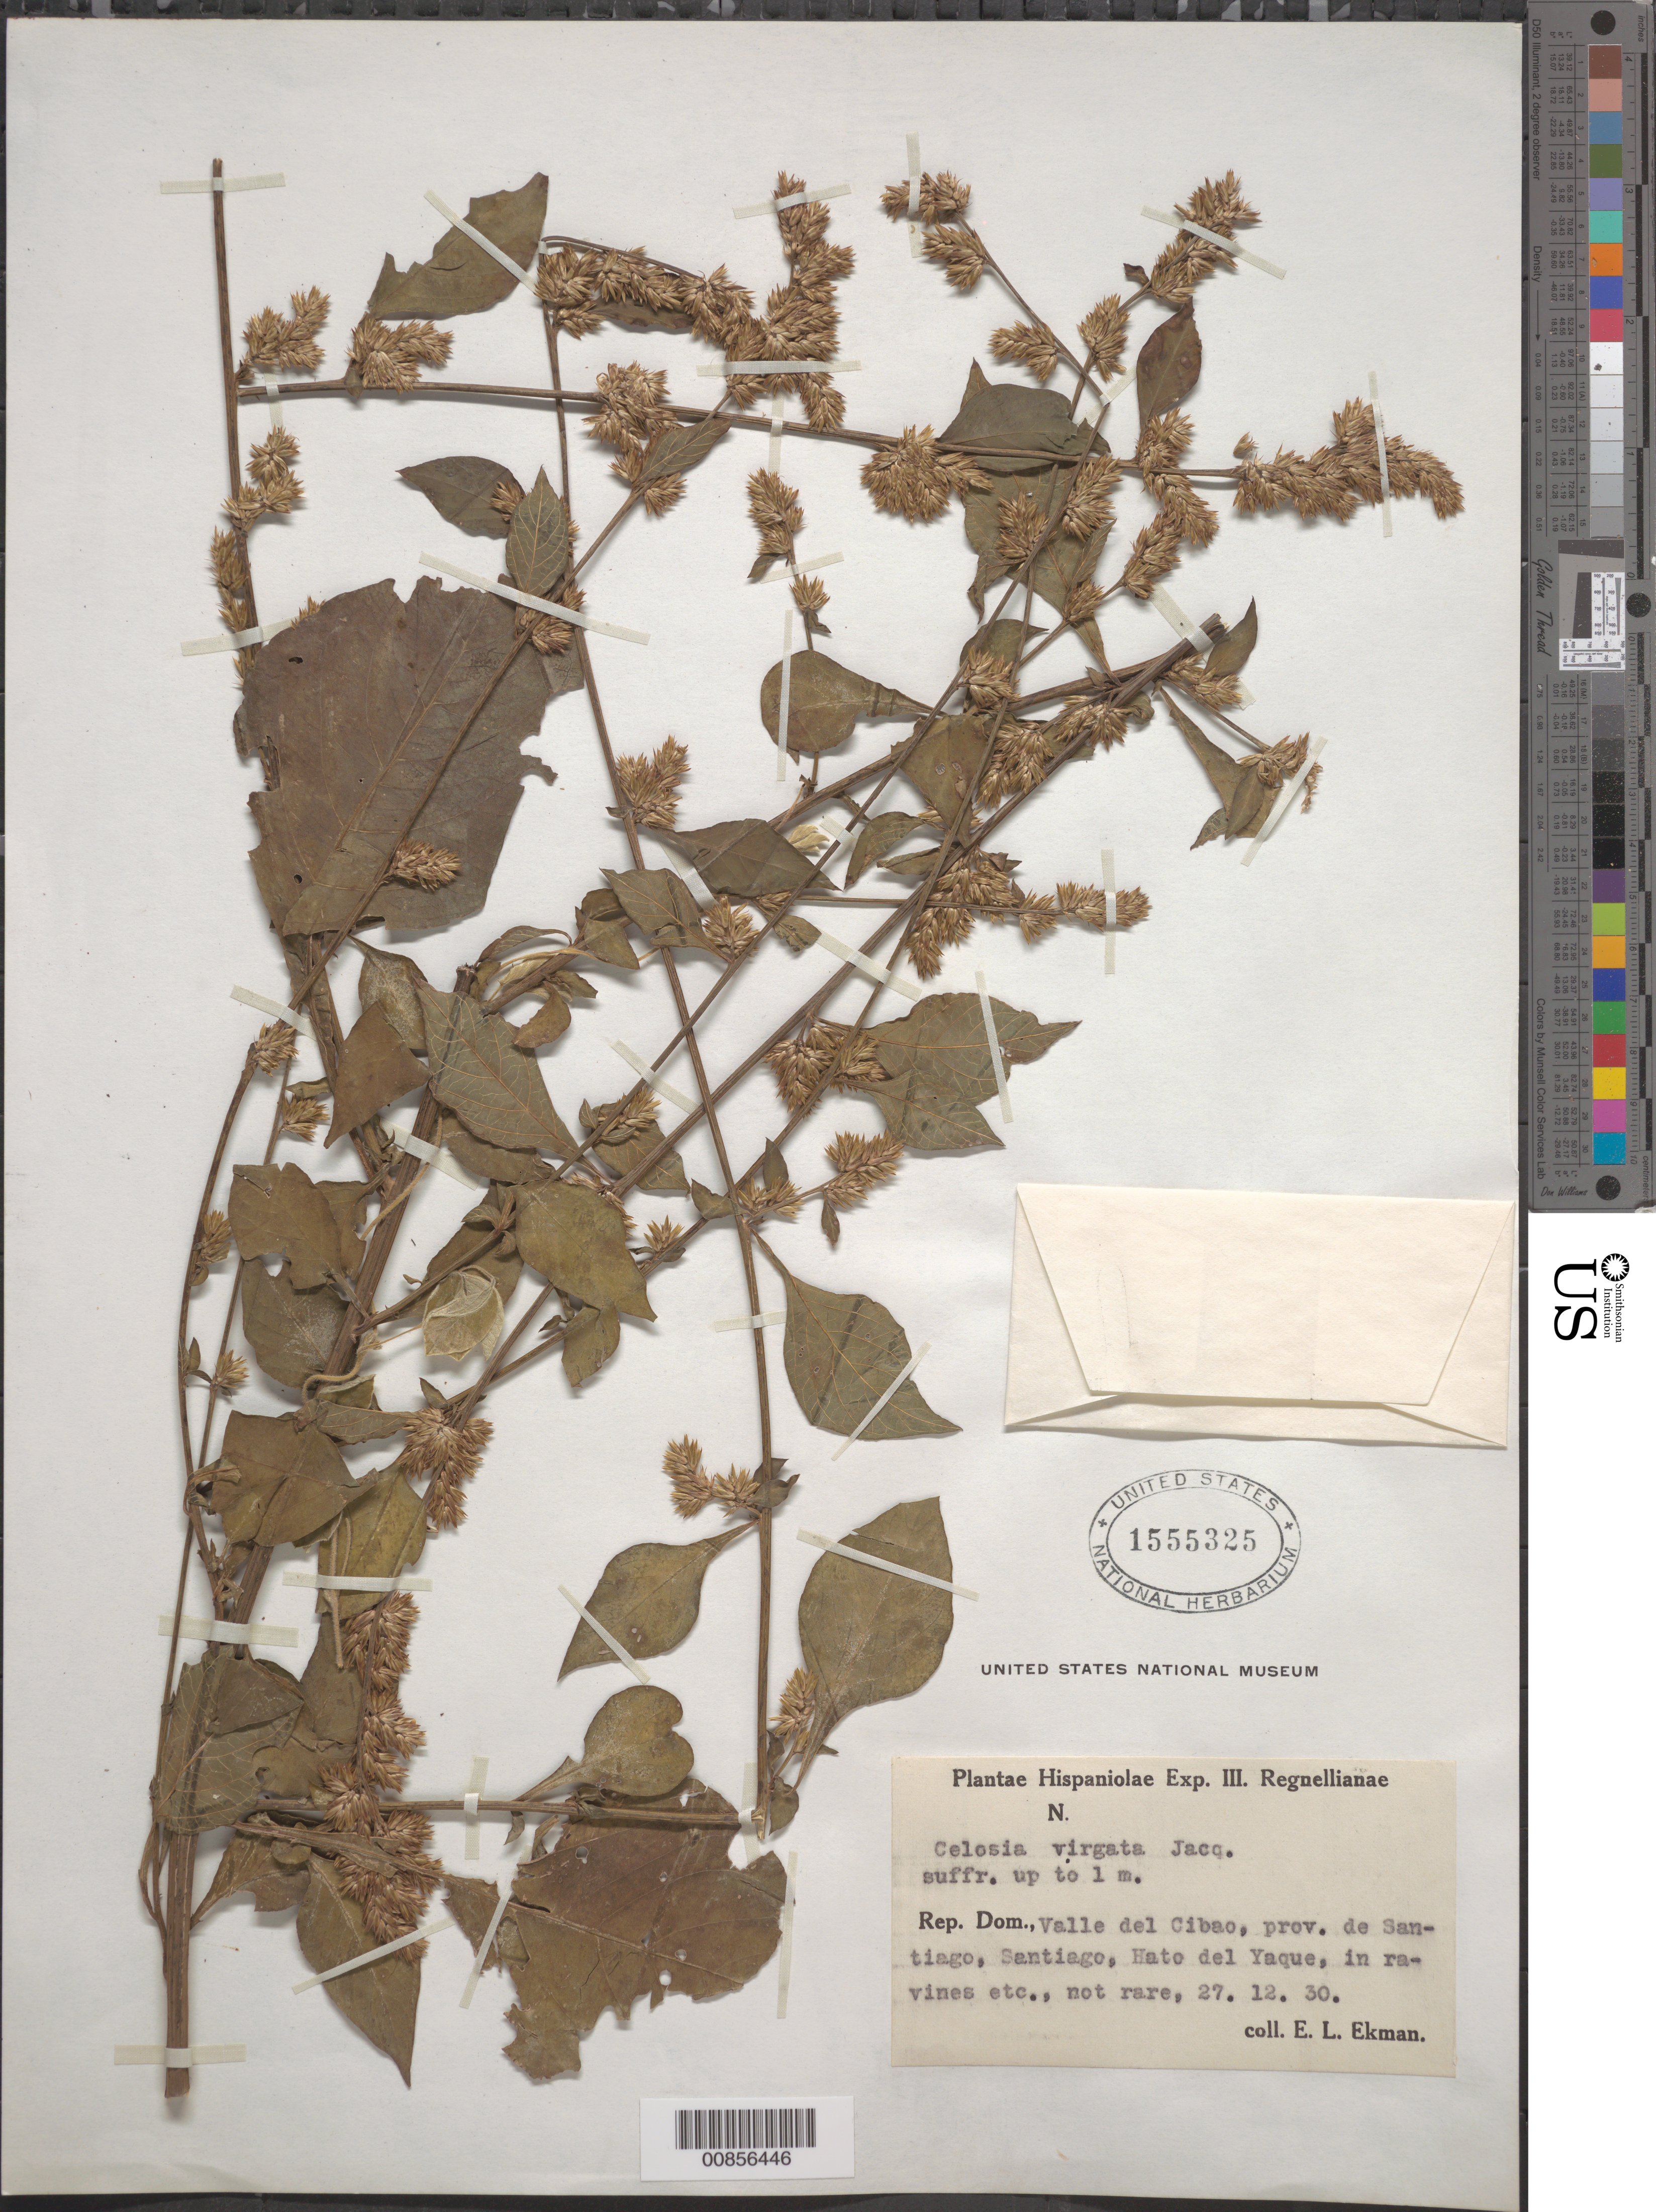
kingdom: Plantae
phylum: Tracheophyta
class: Magnoliopsida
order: Caryophyllales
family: Amaranthaceae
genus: Celosia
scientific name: Celosia virgata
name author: Jacq.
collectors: E. L. Ekman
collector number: H 0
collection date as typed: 27 Dec 1930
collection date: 1930-12-27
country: Dominican Republic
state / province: Santiago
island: Hispaniola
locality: Valle del Cibao, Santiago, Hato del Yaque.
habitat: In ravines, etc.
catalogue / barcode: US 1555325